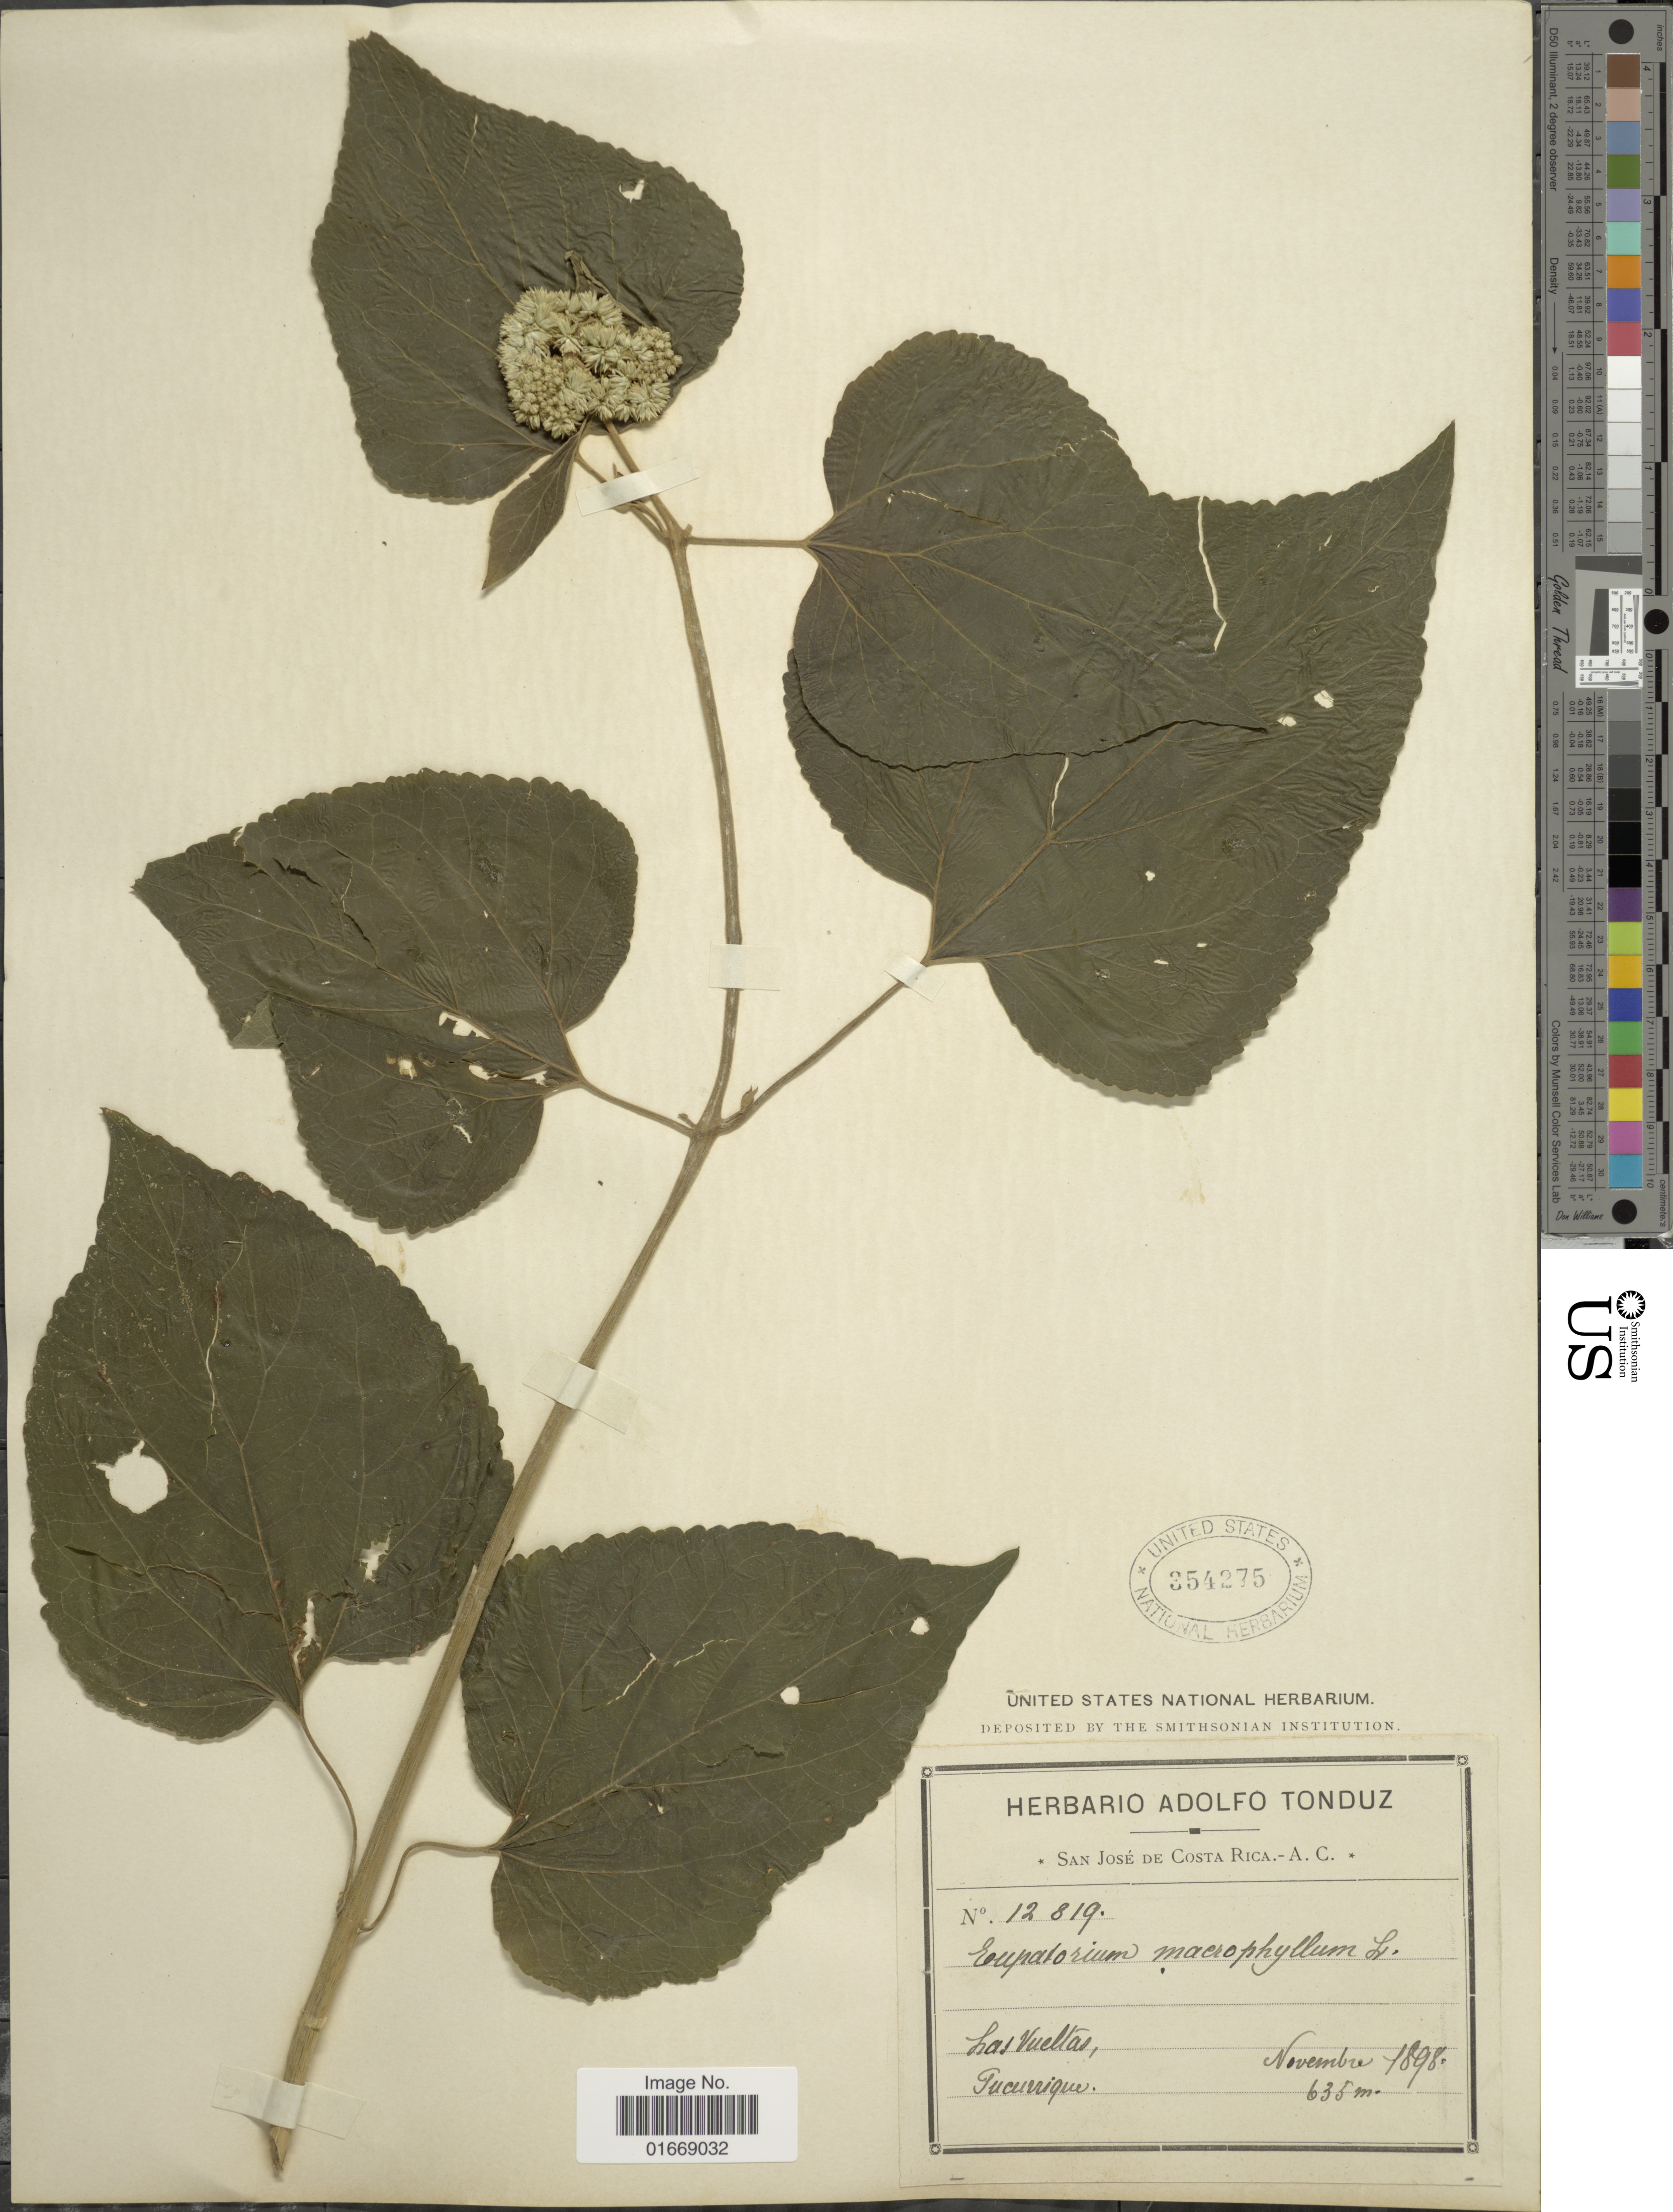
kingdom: Plantae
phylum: Tracheophyta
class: Magnoliopsida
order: Asterales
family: Asteraceae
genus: Hebeclinium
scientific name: Hebeclinium macrophyllum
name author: (L.) DC.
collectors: ex Herb. Adolfo Tonduz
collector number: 12819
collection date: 1898-11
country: Costa Rica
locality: Las Vueltas, Tucurrique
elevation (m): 635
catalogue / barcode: US 354275